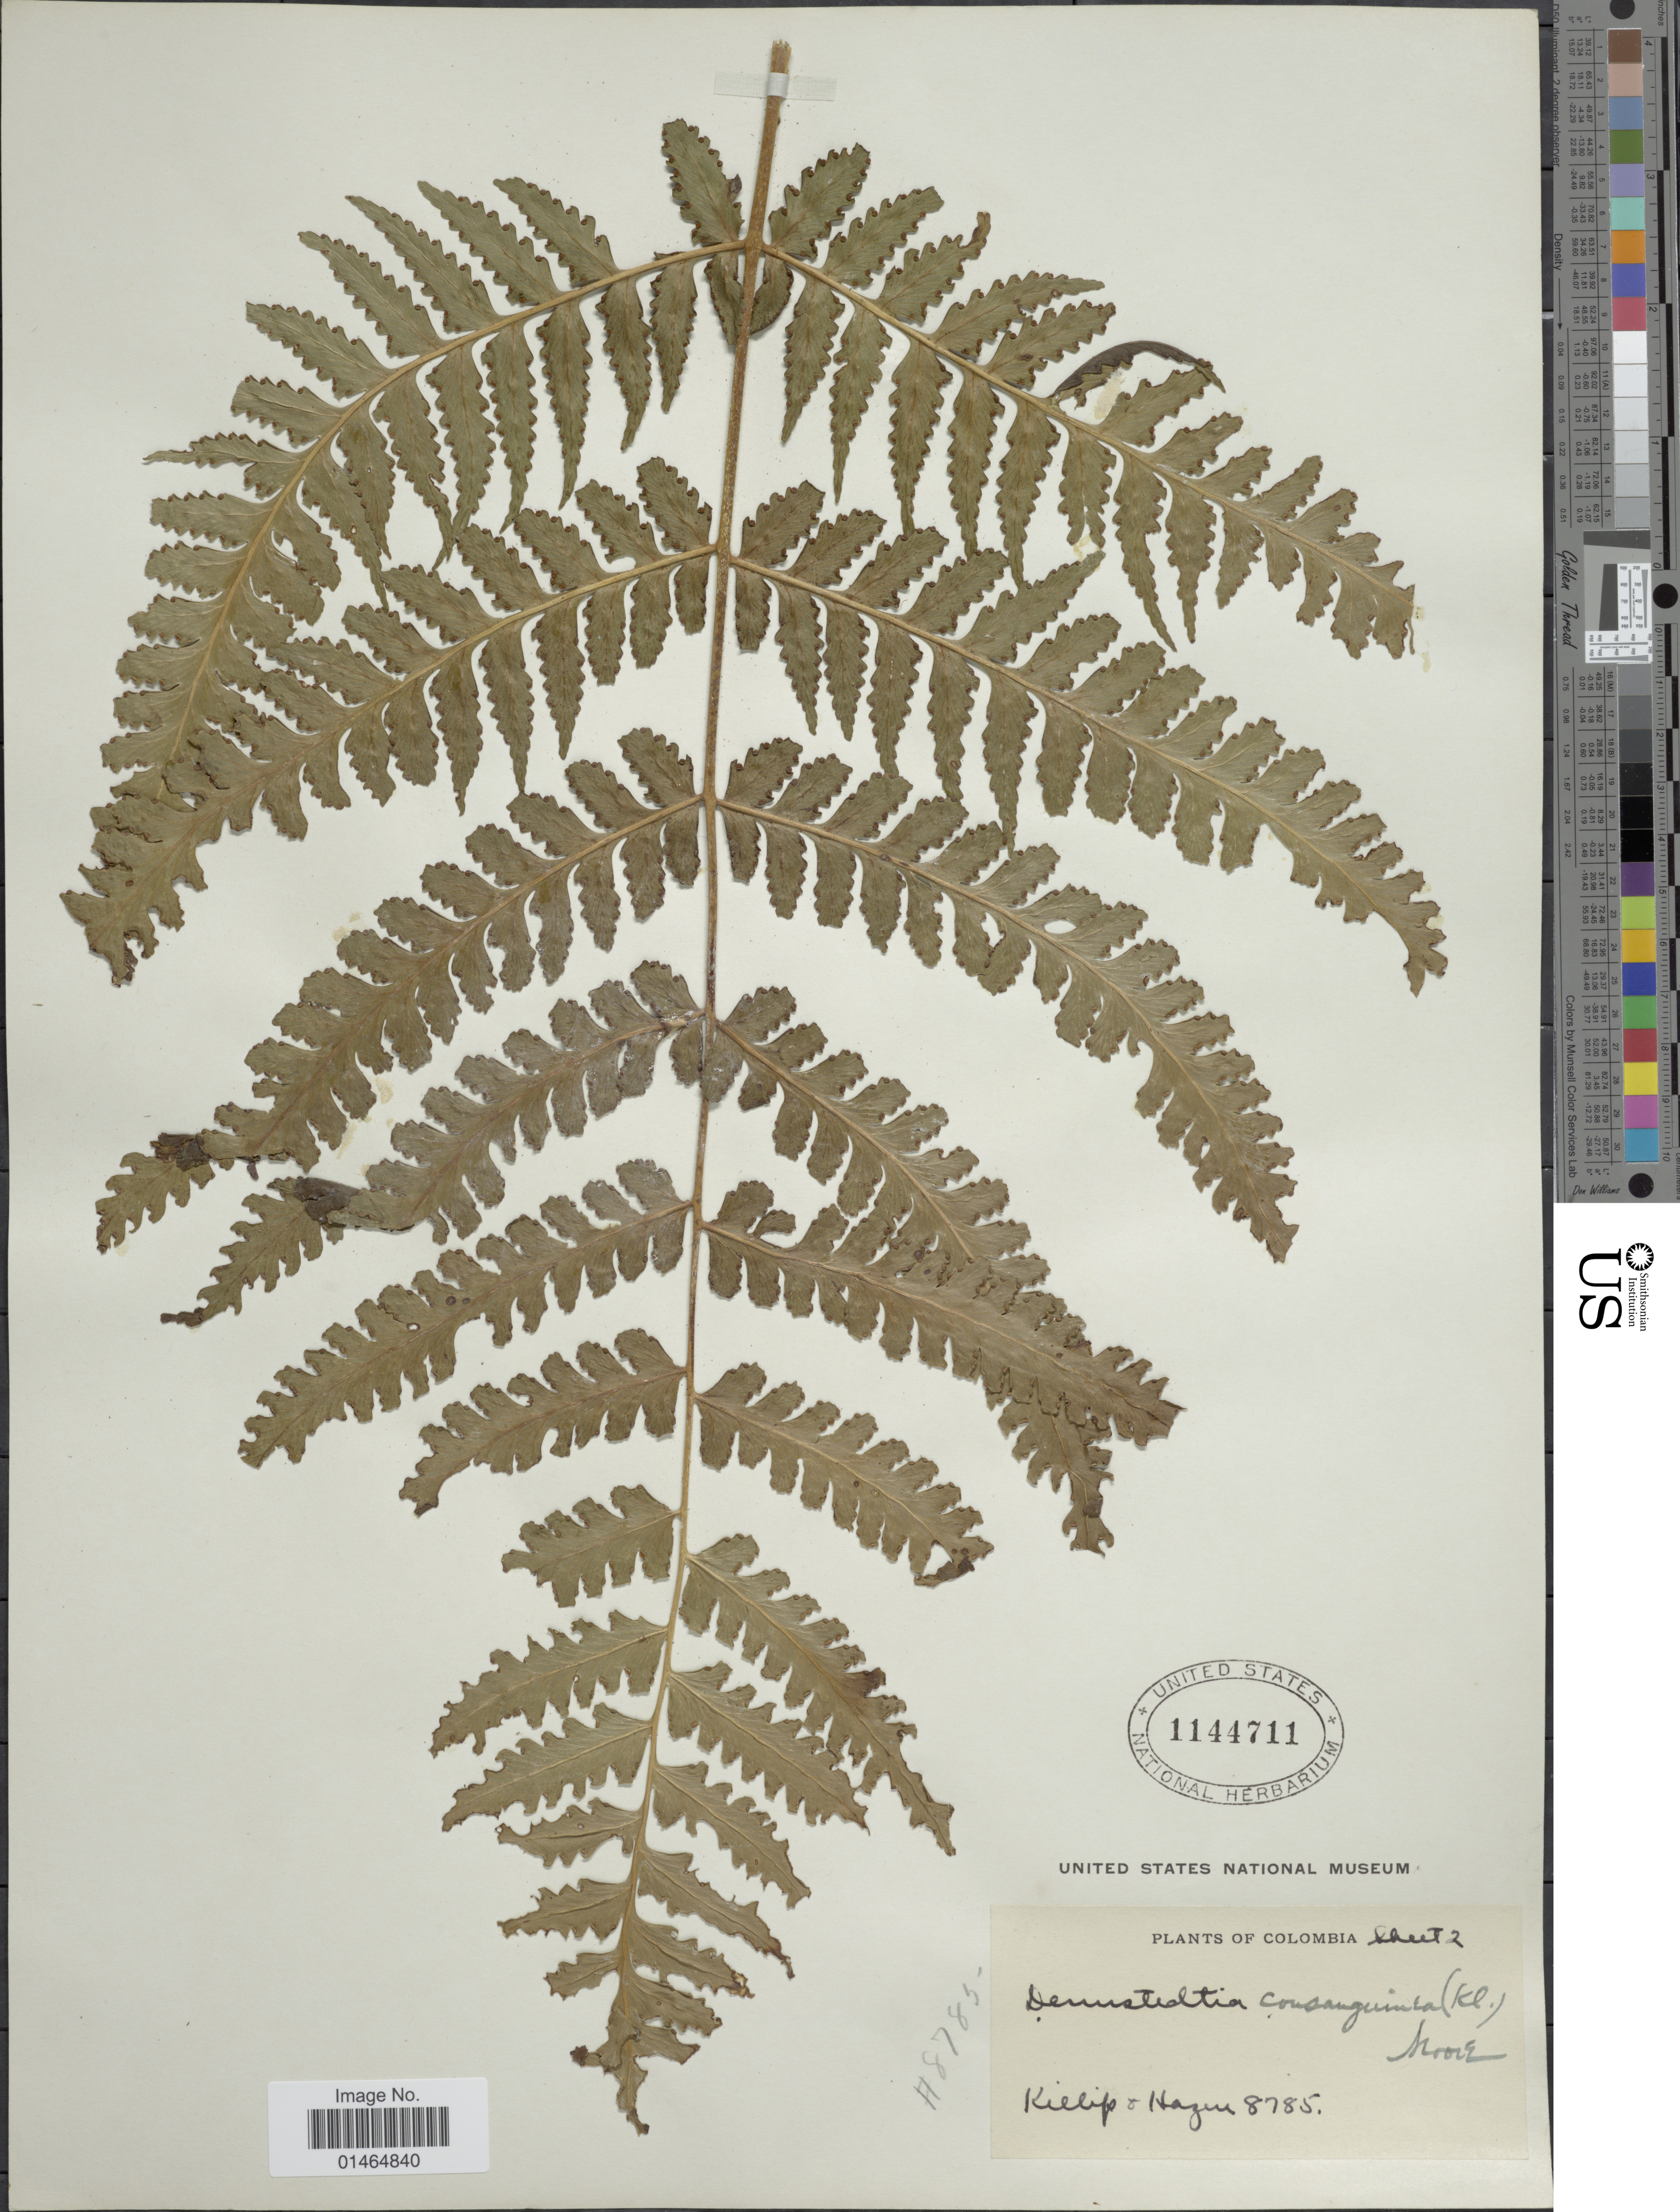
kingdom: Plantae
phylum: Tracheophyta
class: Polypodiopsida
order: Polypodiales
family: Dennstaedtiaceae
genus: Dennstaedtia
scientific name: Dennstaedtia obtusifolia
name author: (Willd.) T. Moore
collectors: Killip & Hazen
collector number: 8785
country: Colombia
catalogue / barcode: US 1144711